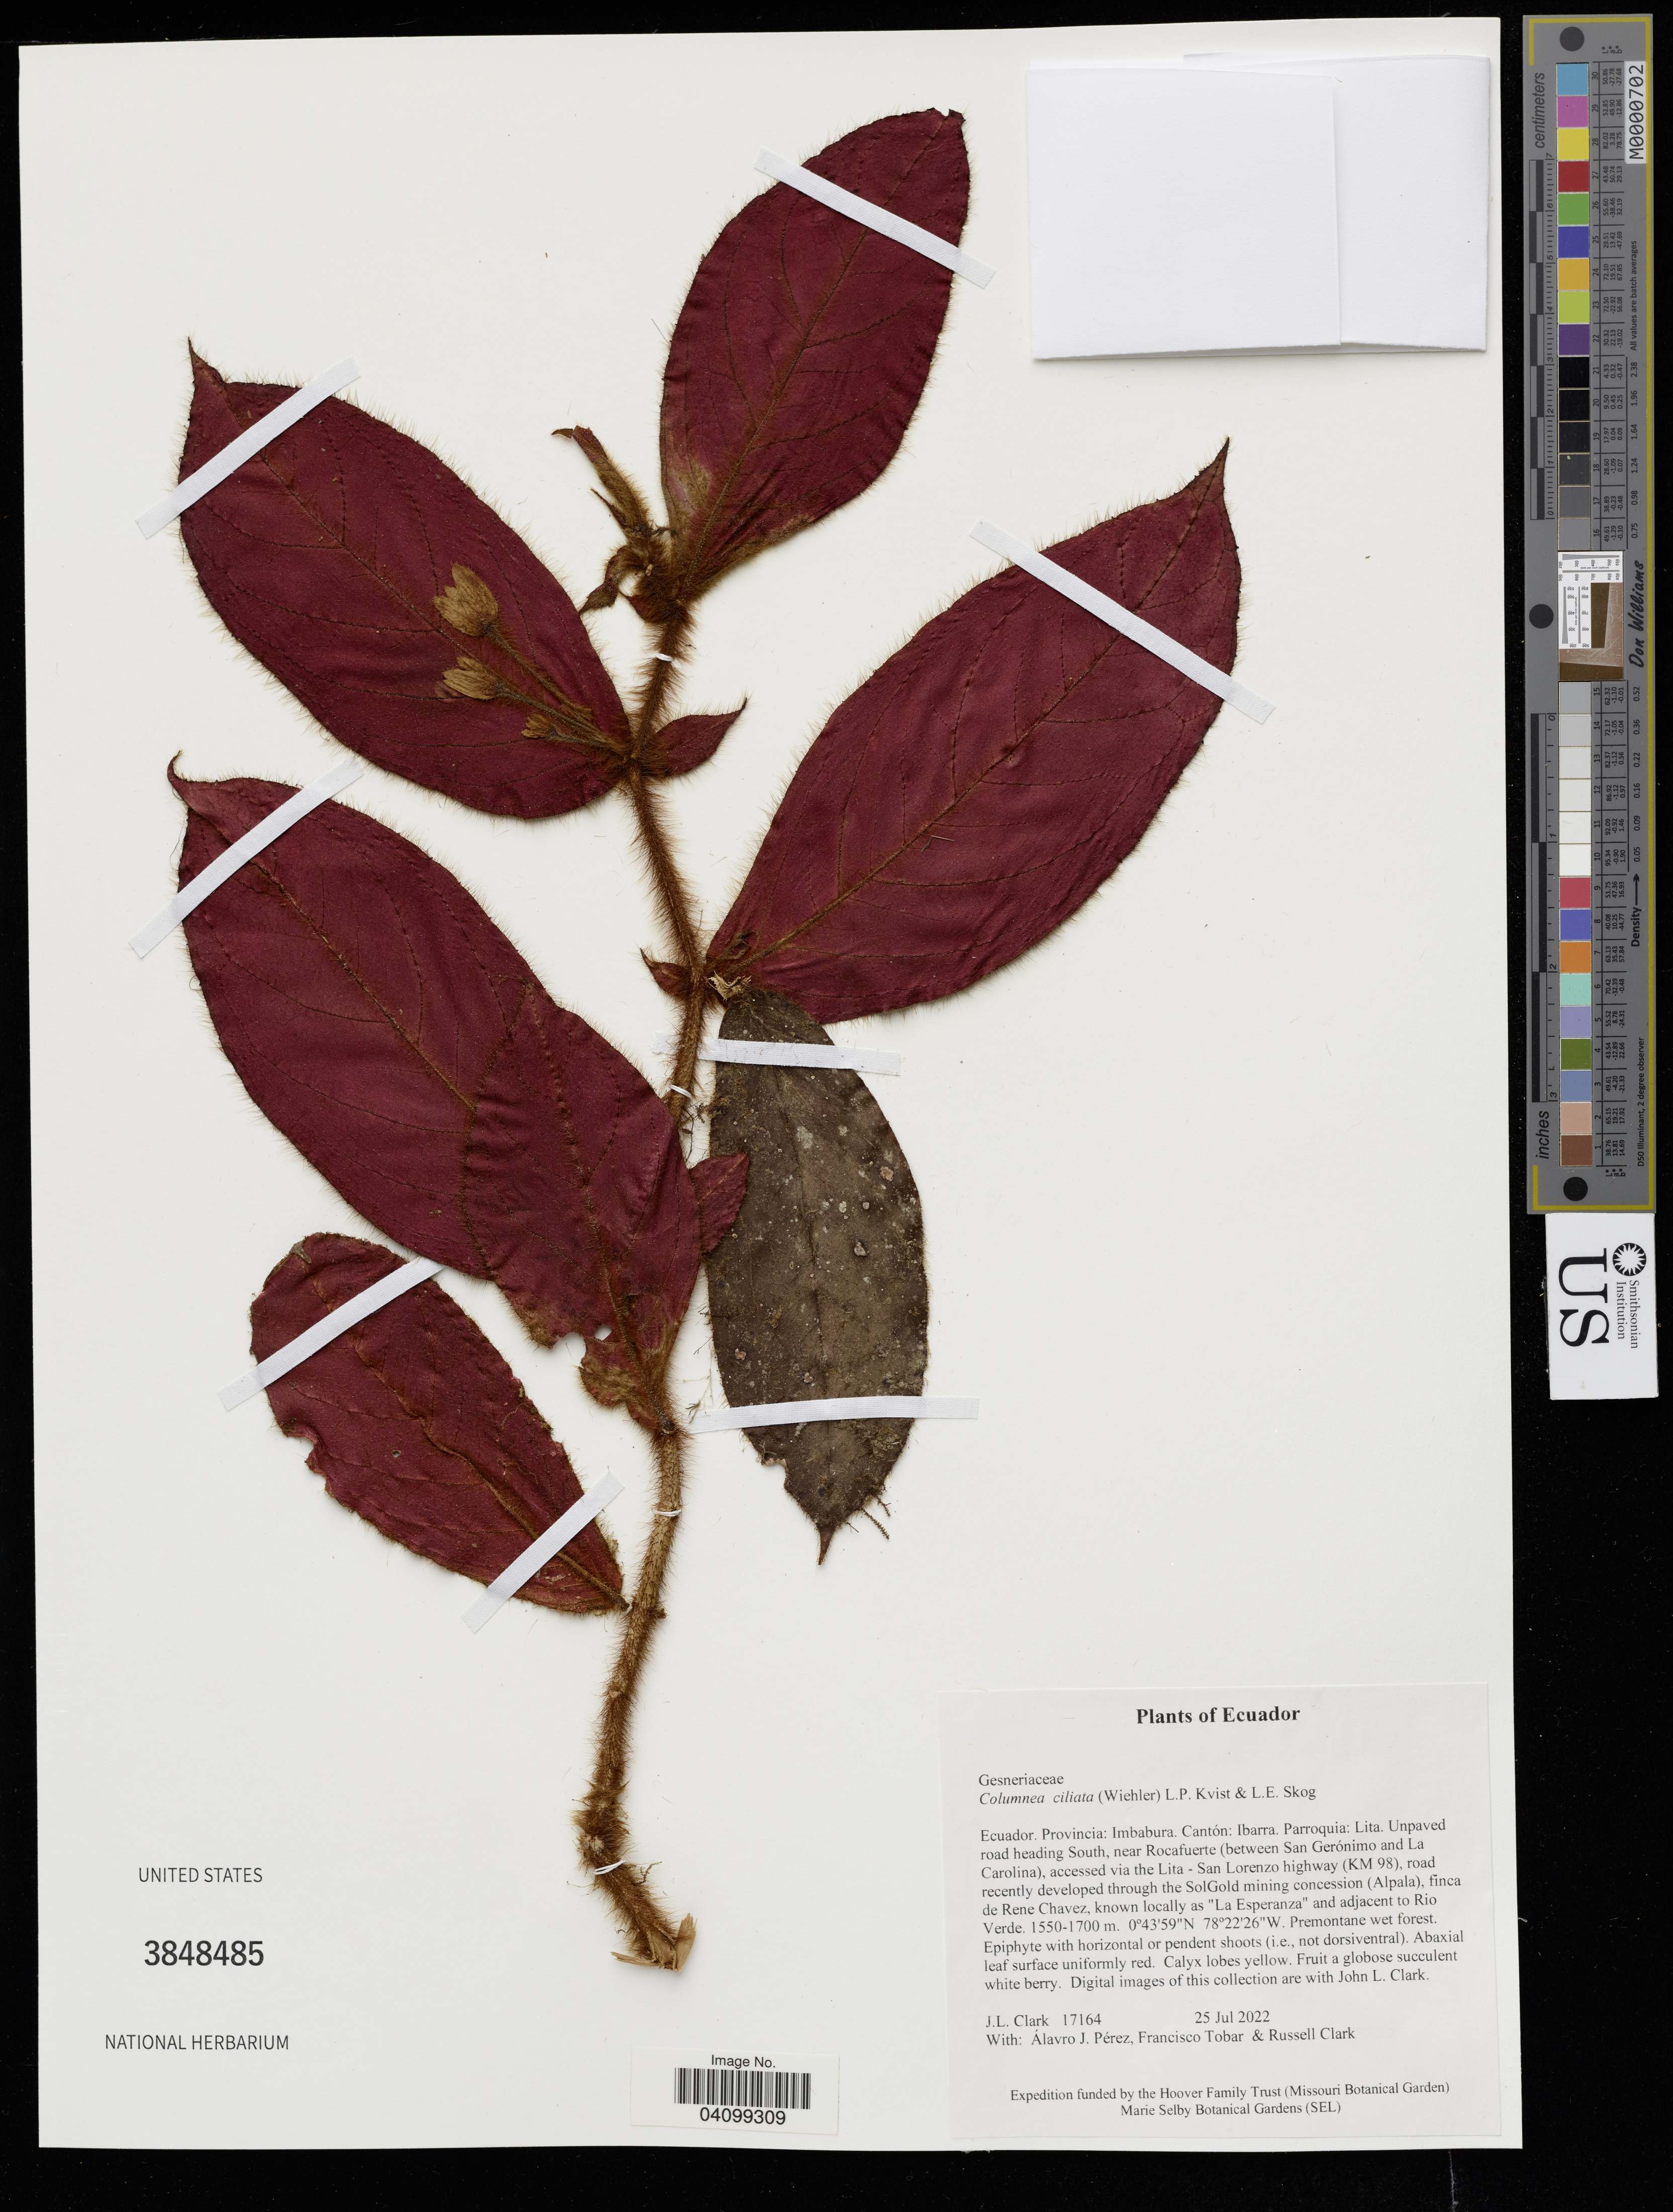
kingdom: Plantae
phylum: Tracheophyta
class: Magnoliopsida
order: Lamiales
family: Gesneriaceae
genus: Columnea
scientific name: Columnea ciliata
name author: (Wiehler) L.P. Kvist & L.E. Skog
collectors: J. Clark, A. J. Pérez C. & F. Tobar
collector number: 17164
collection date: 2022-07-25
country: Ecuador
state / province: Imbabura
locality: Cantón: Ibarra. Parroquia: Lita. Unpaved road heading South, near Rocafuerte (between San Gerónimo and La Carolina), accessed via the Lita - San Lorenzo highway (KM 98), road recently developed through the SolGold mining concession (Alpala), finca de Rene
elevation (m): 1550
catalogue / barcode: US 3848485